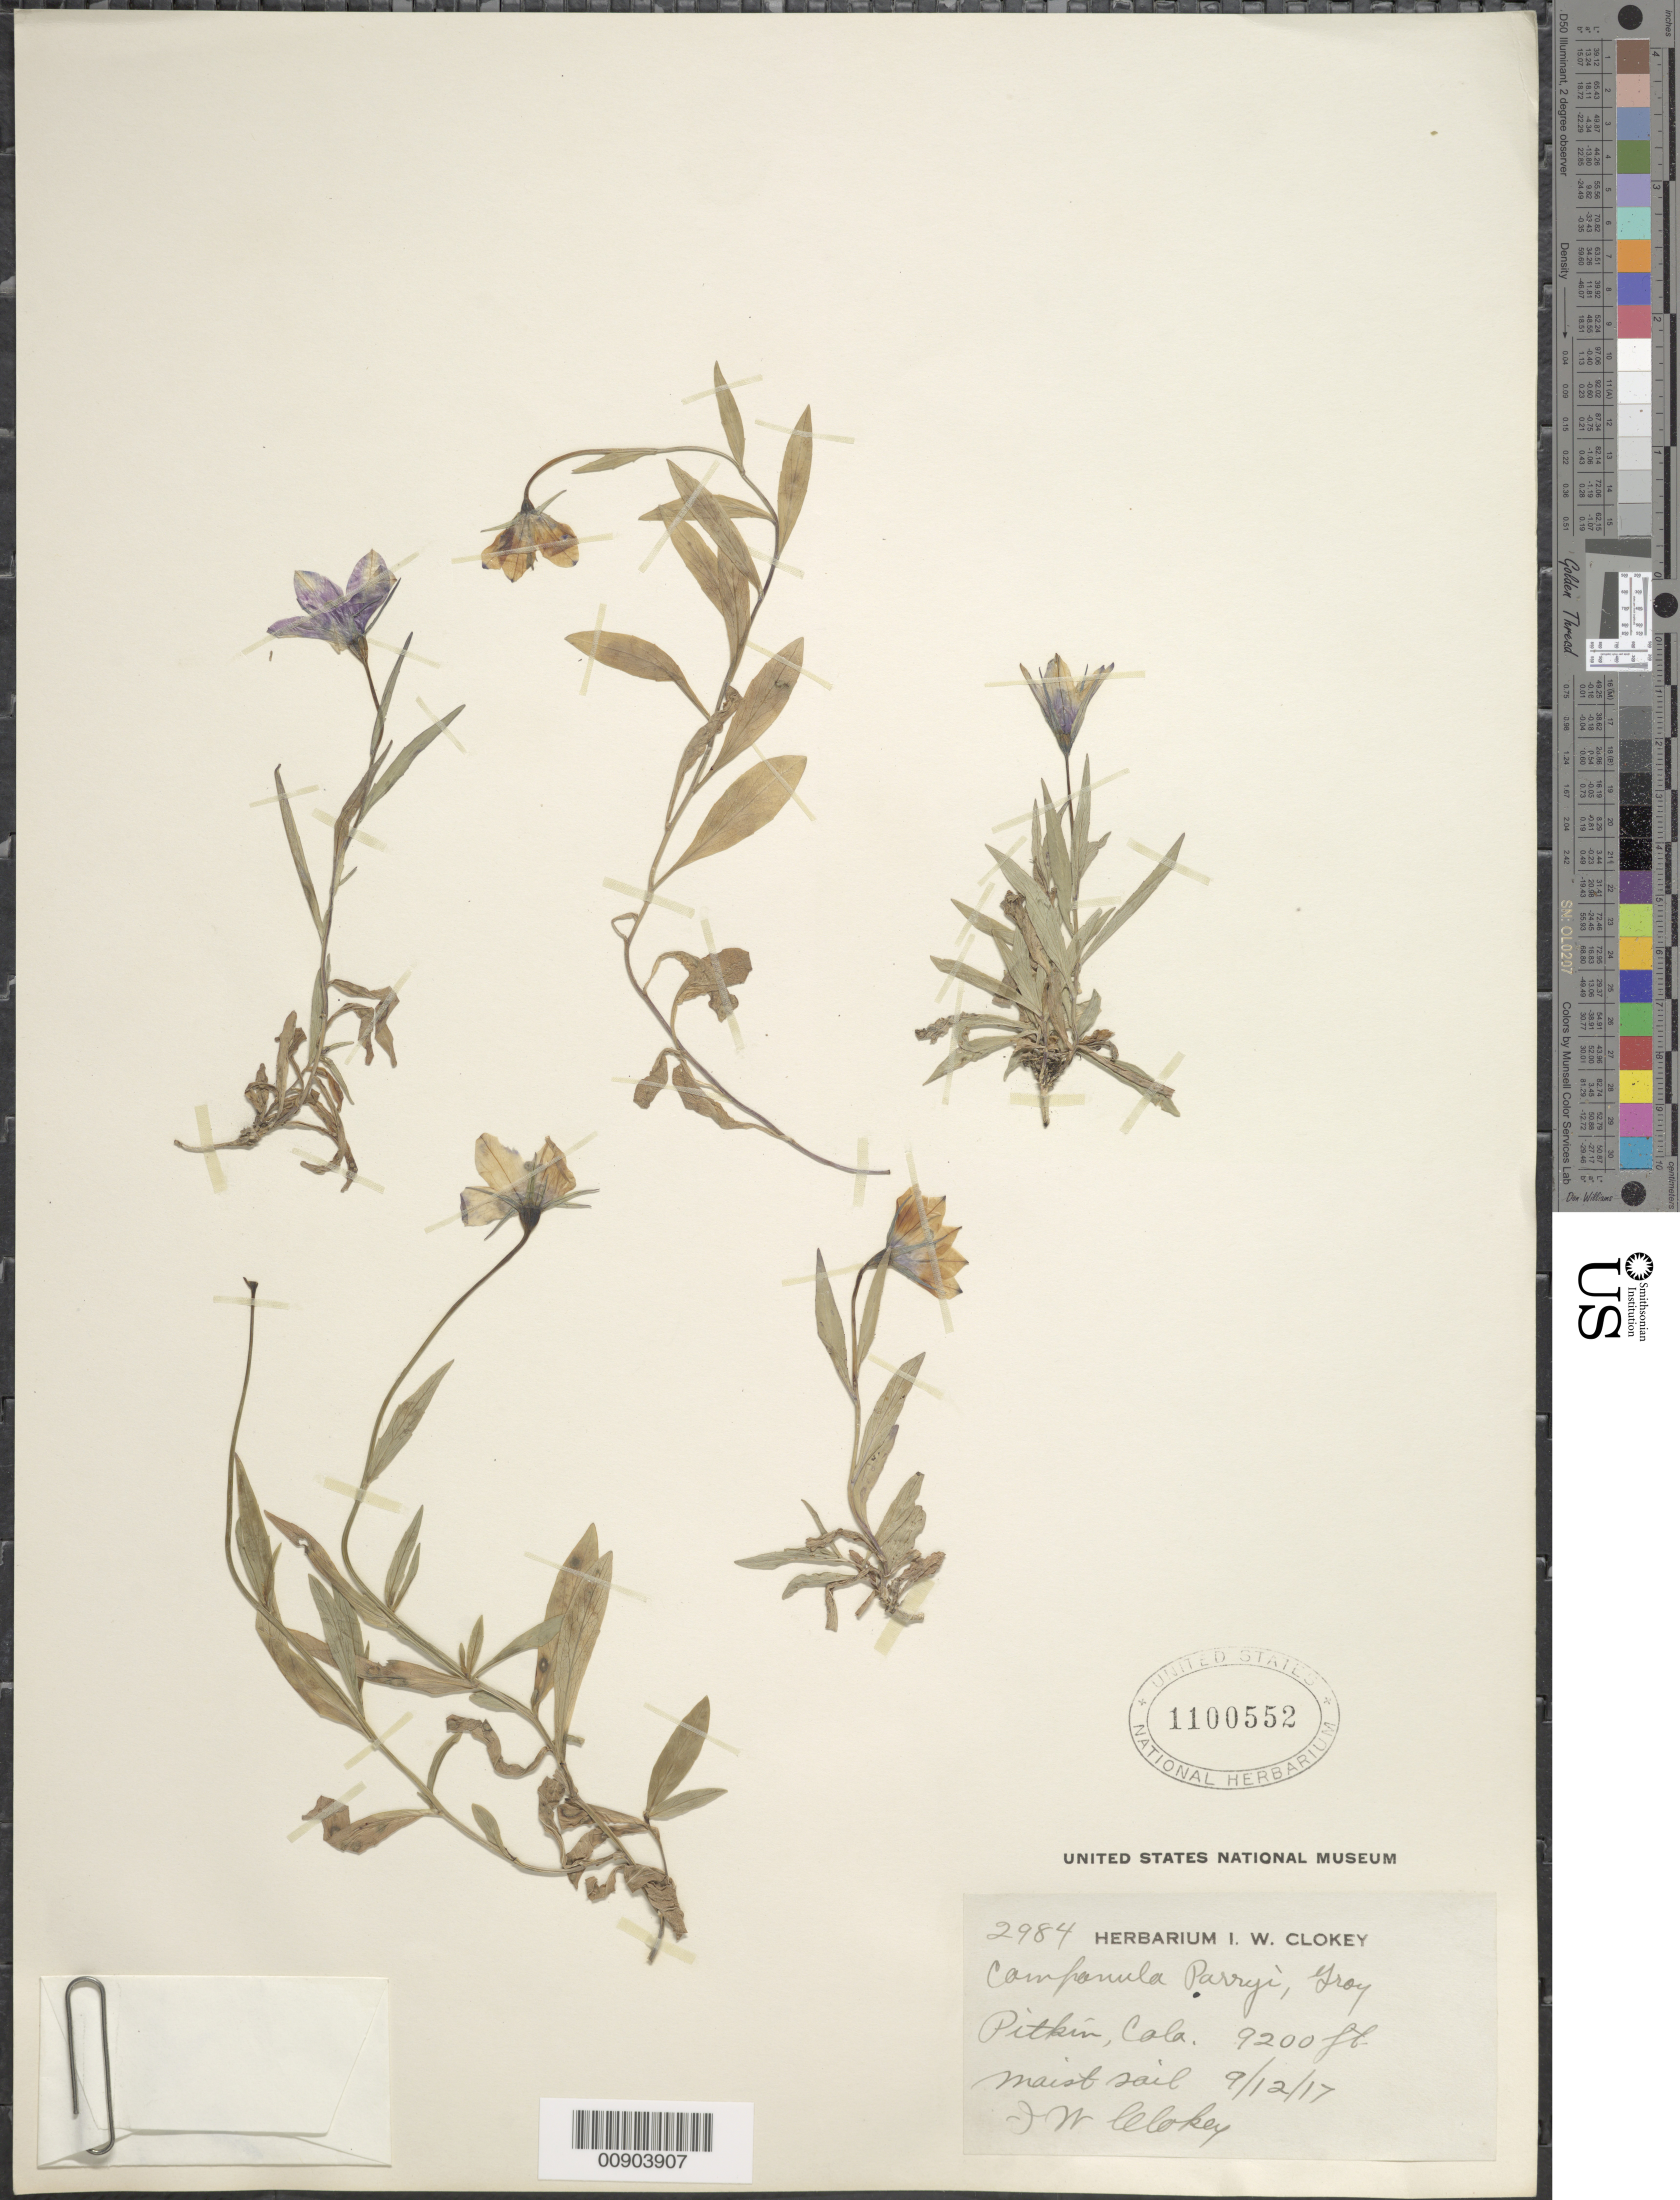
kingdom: Plantae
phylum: Tracheophyta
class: Magnoliopsida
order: Asterales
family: Campanulaceae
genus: Campanula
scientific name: Campanula planiflora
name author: Engelm.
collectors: I. W. Clokey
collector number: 2984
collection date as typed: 9/12/17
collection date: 1917-09-12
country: United States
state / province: Colorado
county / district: Clear Creek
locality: Pitkin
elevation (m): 2804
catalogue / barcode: US 1100552